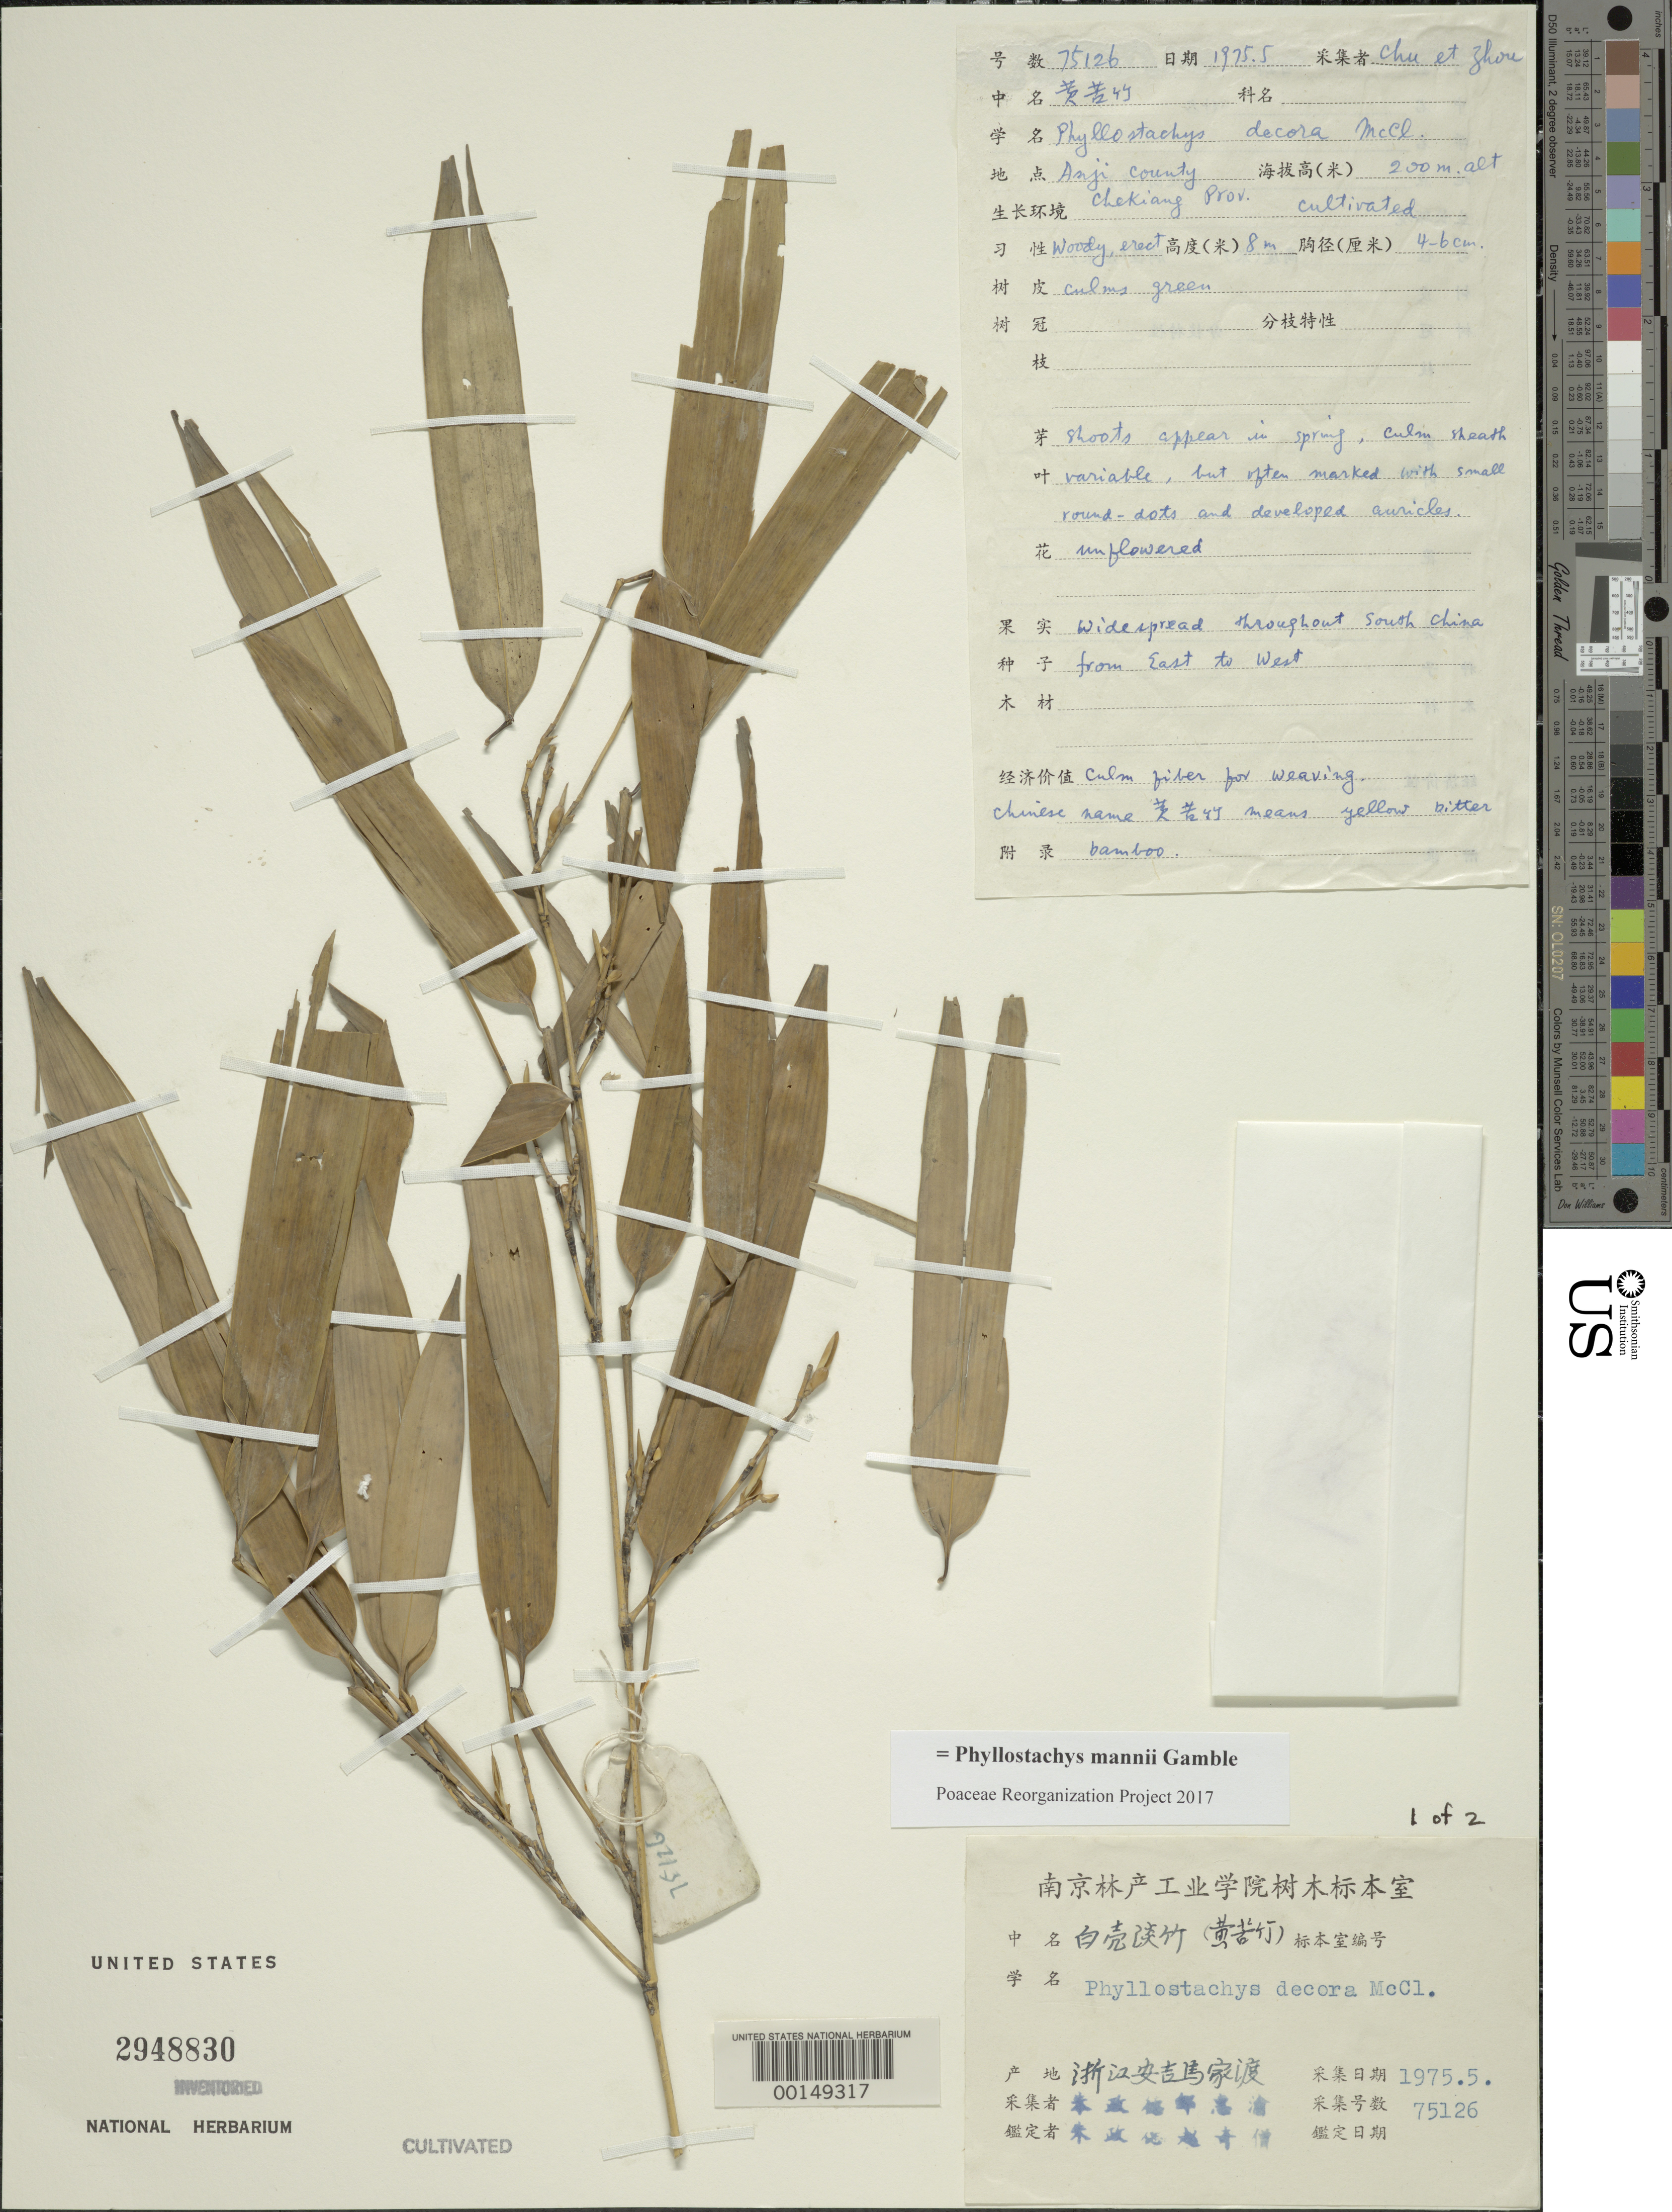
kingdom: Plantae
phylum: Tracheophyta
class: Liliopsida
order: Poales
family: Poaceae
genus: Phyllostachys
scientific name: Phyllostachys mannii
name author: Gamble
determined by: Poaceae Reorganization Project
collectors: -- Chu & -. Zhou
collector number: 75126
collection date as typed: May 1975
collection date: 1975-05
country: China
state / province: Zhejiang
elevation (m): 200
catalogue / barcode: US 2948830